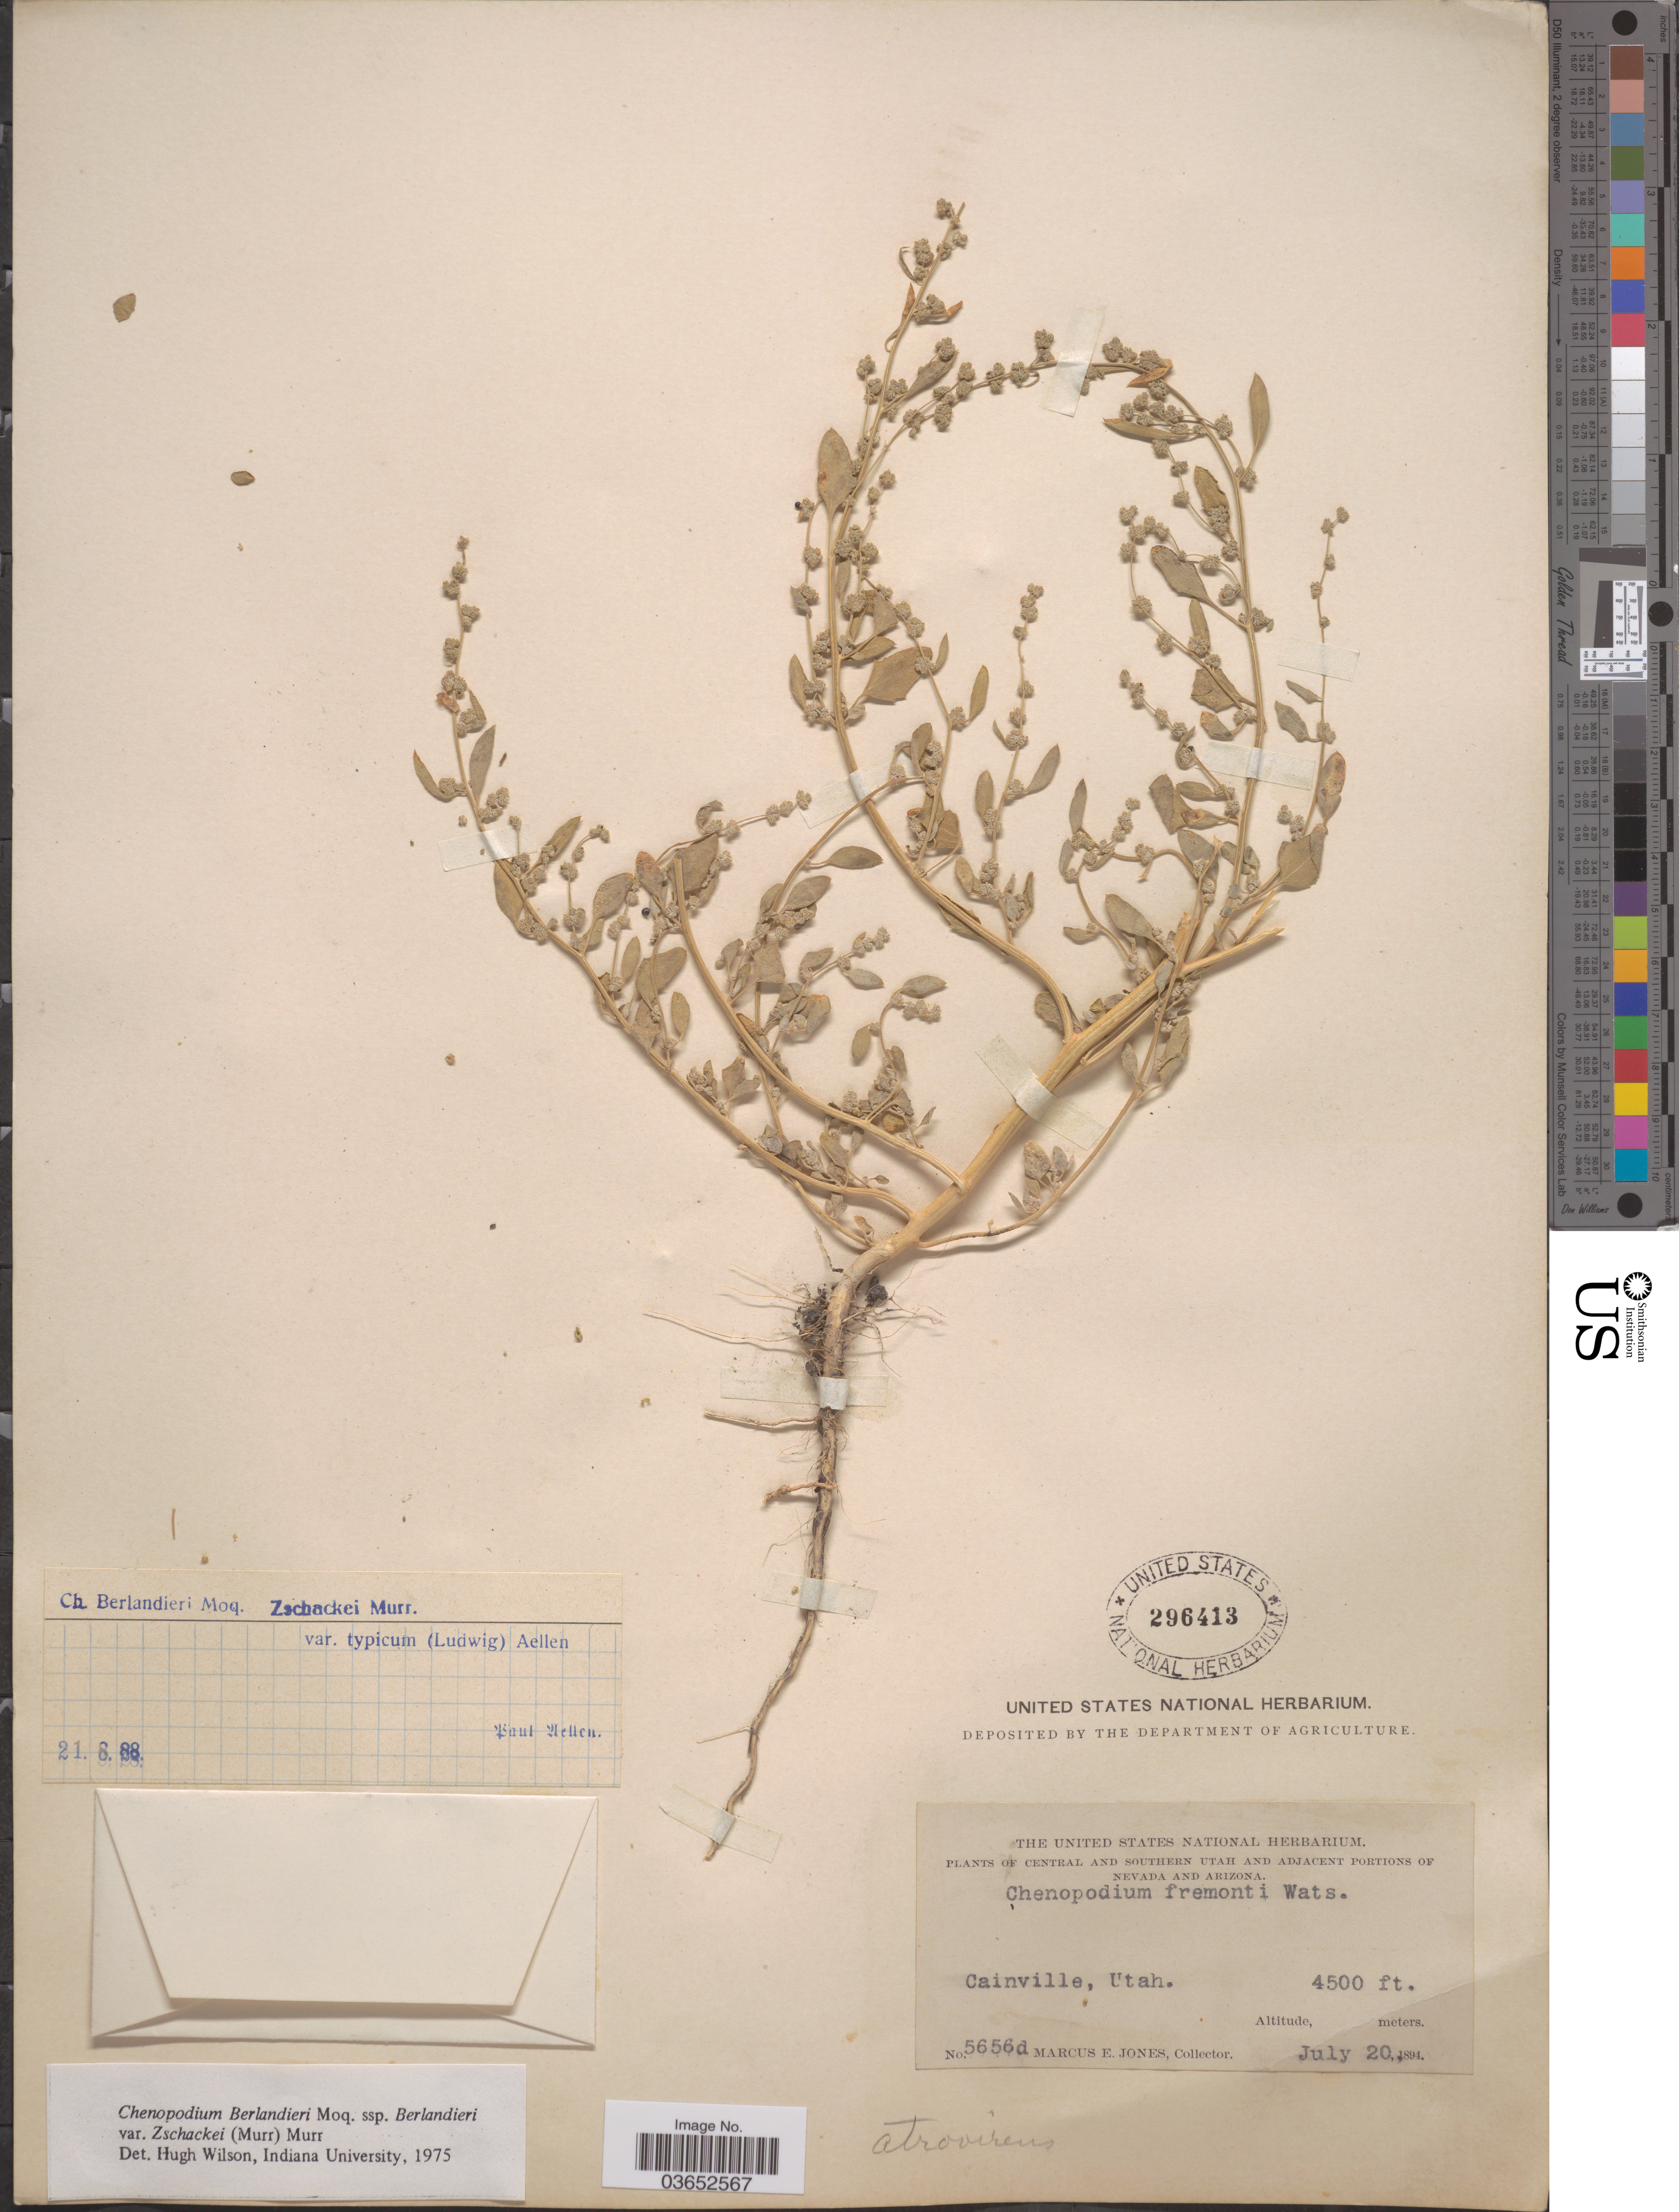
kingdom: Plantae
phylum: Tracheophyta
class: Magnoliopsida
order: Caryophyllales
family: Amaranthaceae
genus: Chenopodium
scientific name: Chenopodium berlandieri var. typicum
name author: A. Ludw. ex Graebn.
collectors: M. E. Jones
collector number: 5656d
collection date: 1894-07-20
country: United States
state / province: Utah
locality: Central and Southern Utah. Cainville.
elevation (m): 1372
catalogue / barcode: US 296413